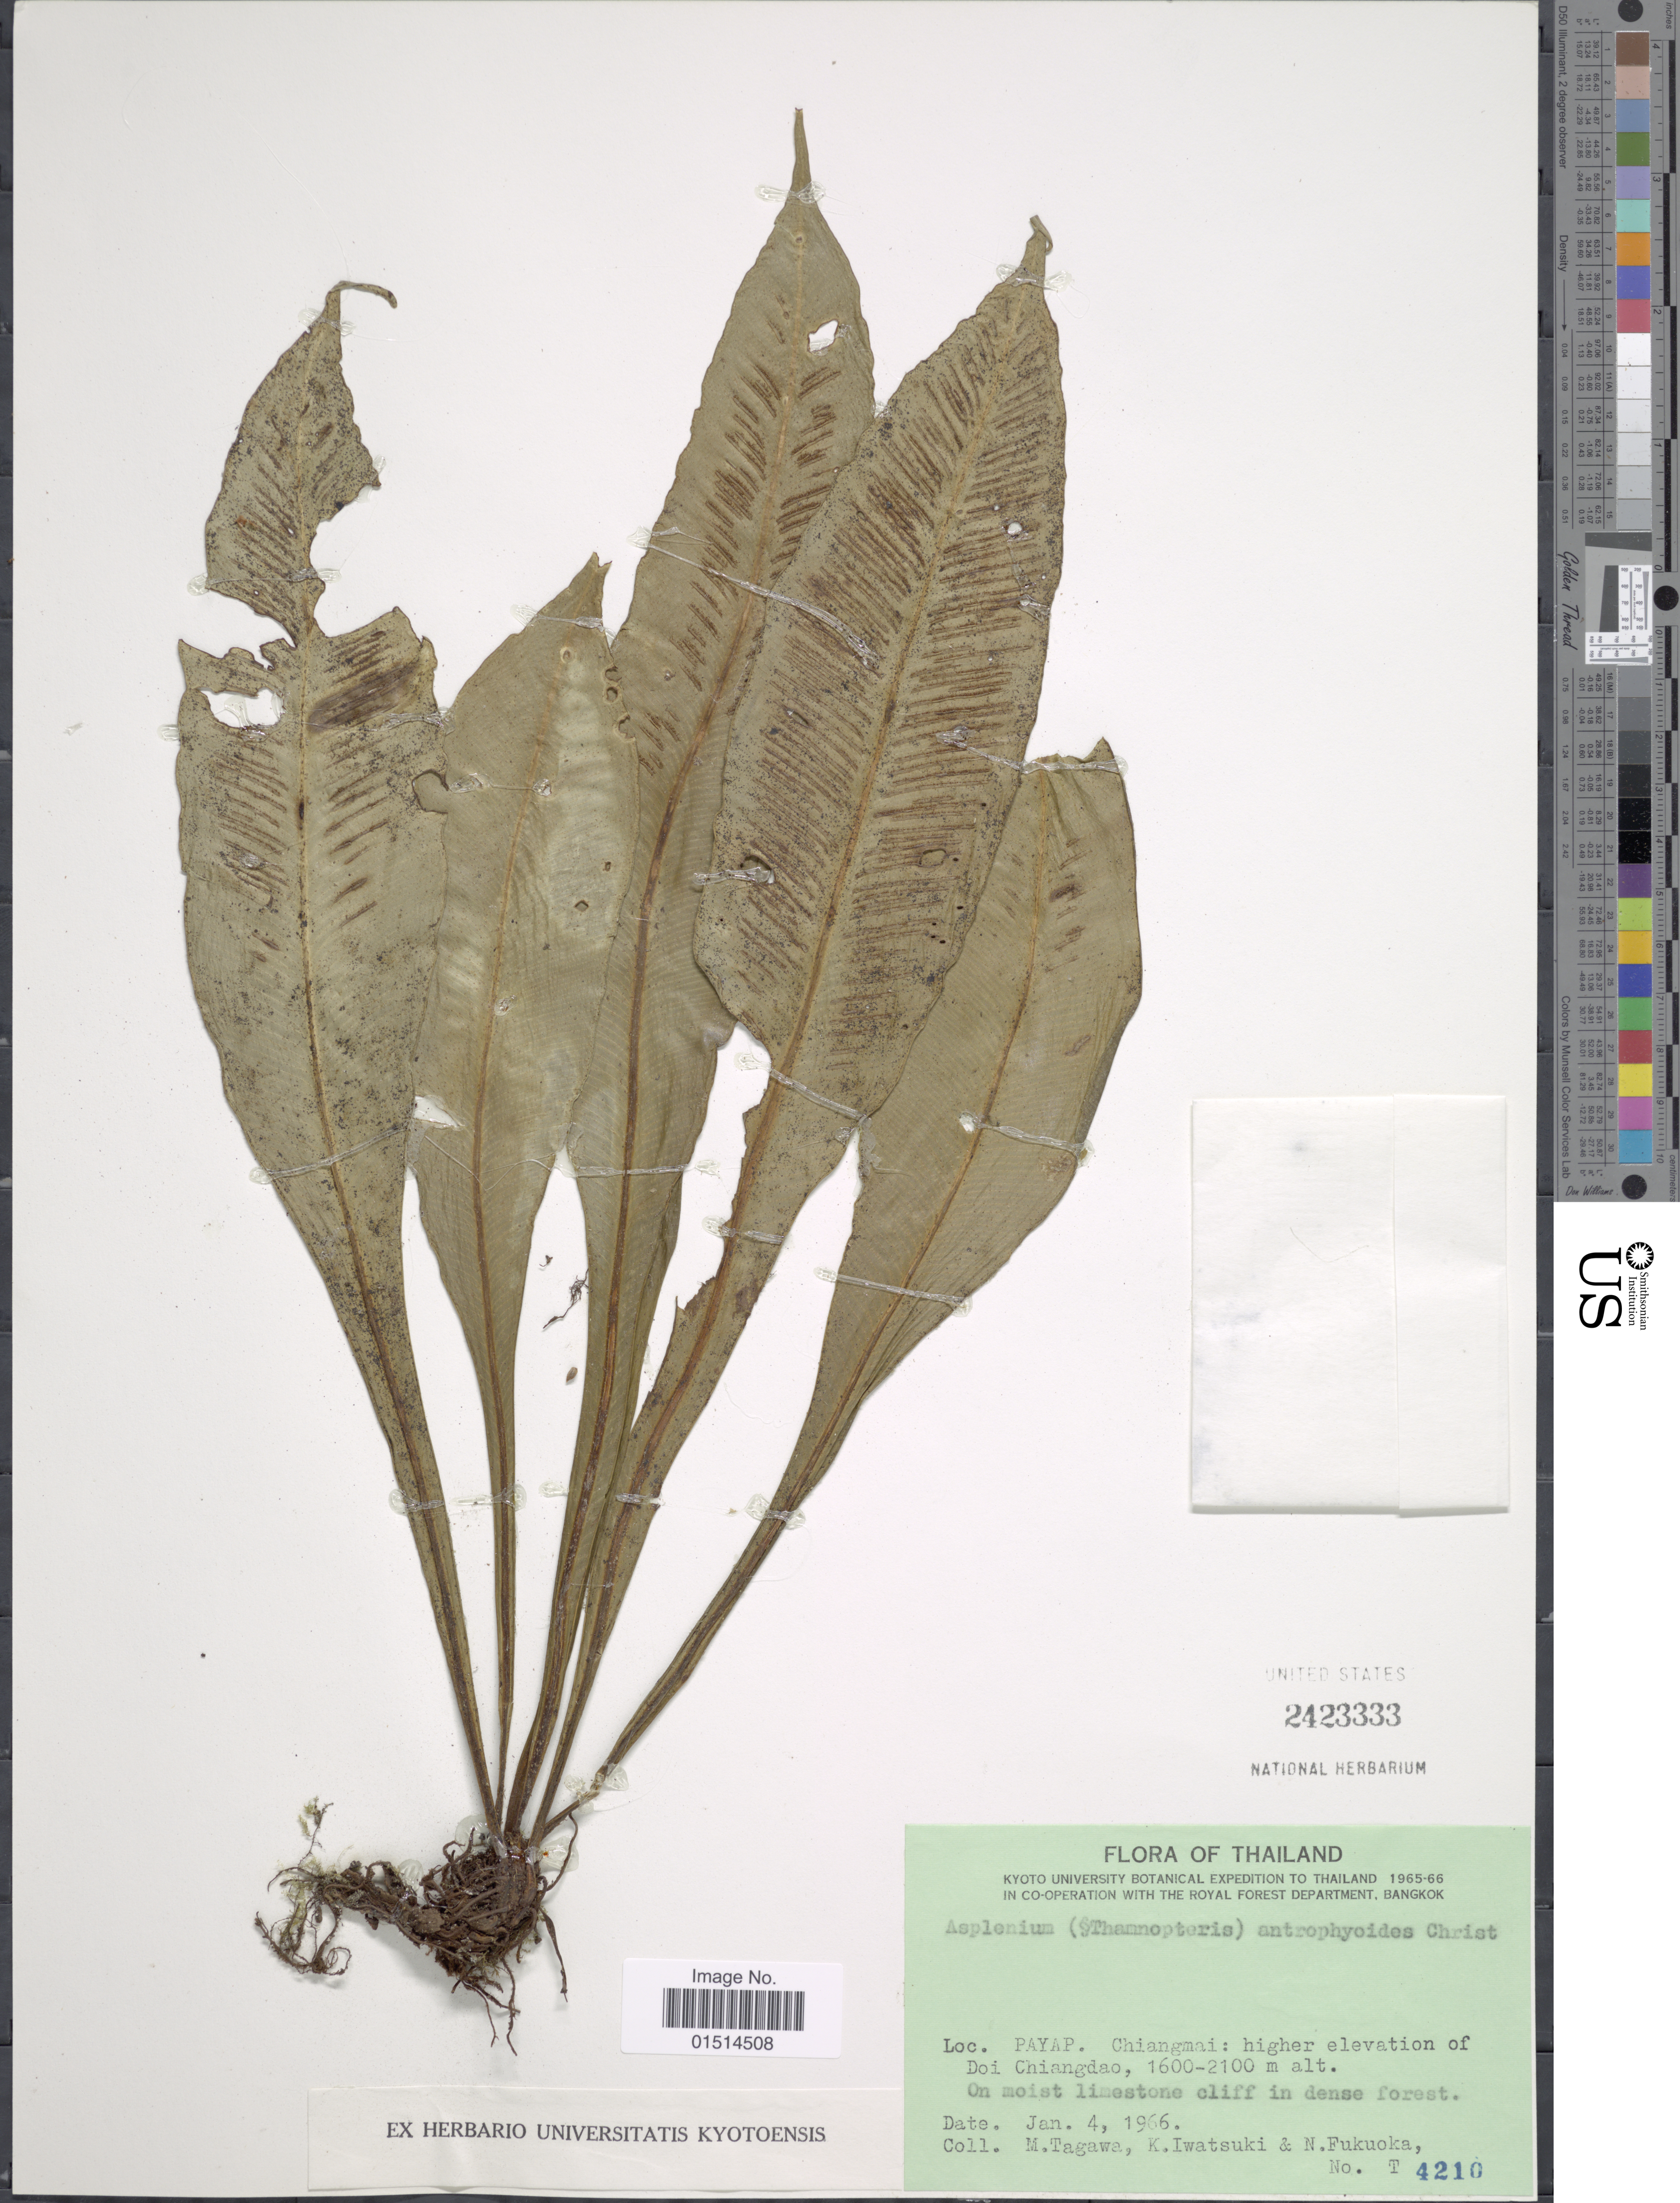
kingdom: Plantae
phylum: Tracheophyta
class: Polypodiopsida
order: Polypodiales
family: Aspleniaceae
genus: Asplenium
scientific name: Asplenium antrophyoides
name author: Christ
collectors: M. Tagawa, K. Iwatsuki & N. Fukuoka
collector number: T4210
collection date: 1966-01-04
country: Thailand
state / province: Chiang Mai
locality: Payap. Chiangmai: higher elevation of Doi chiangdao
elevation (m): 1600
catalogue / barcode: US 2423333